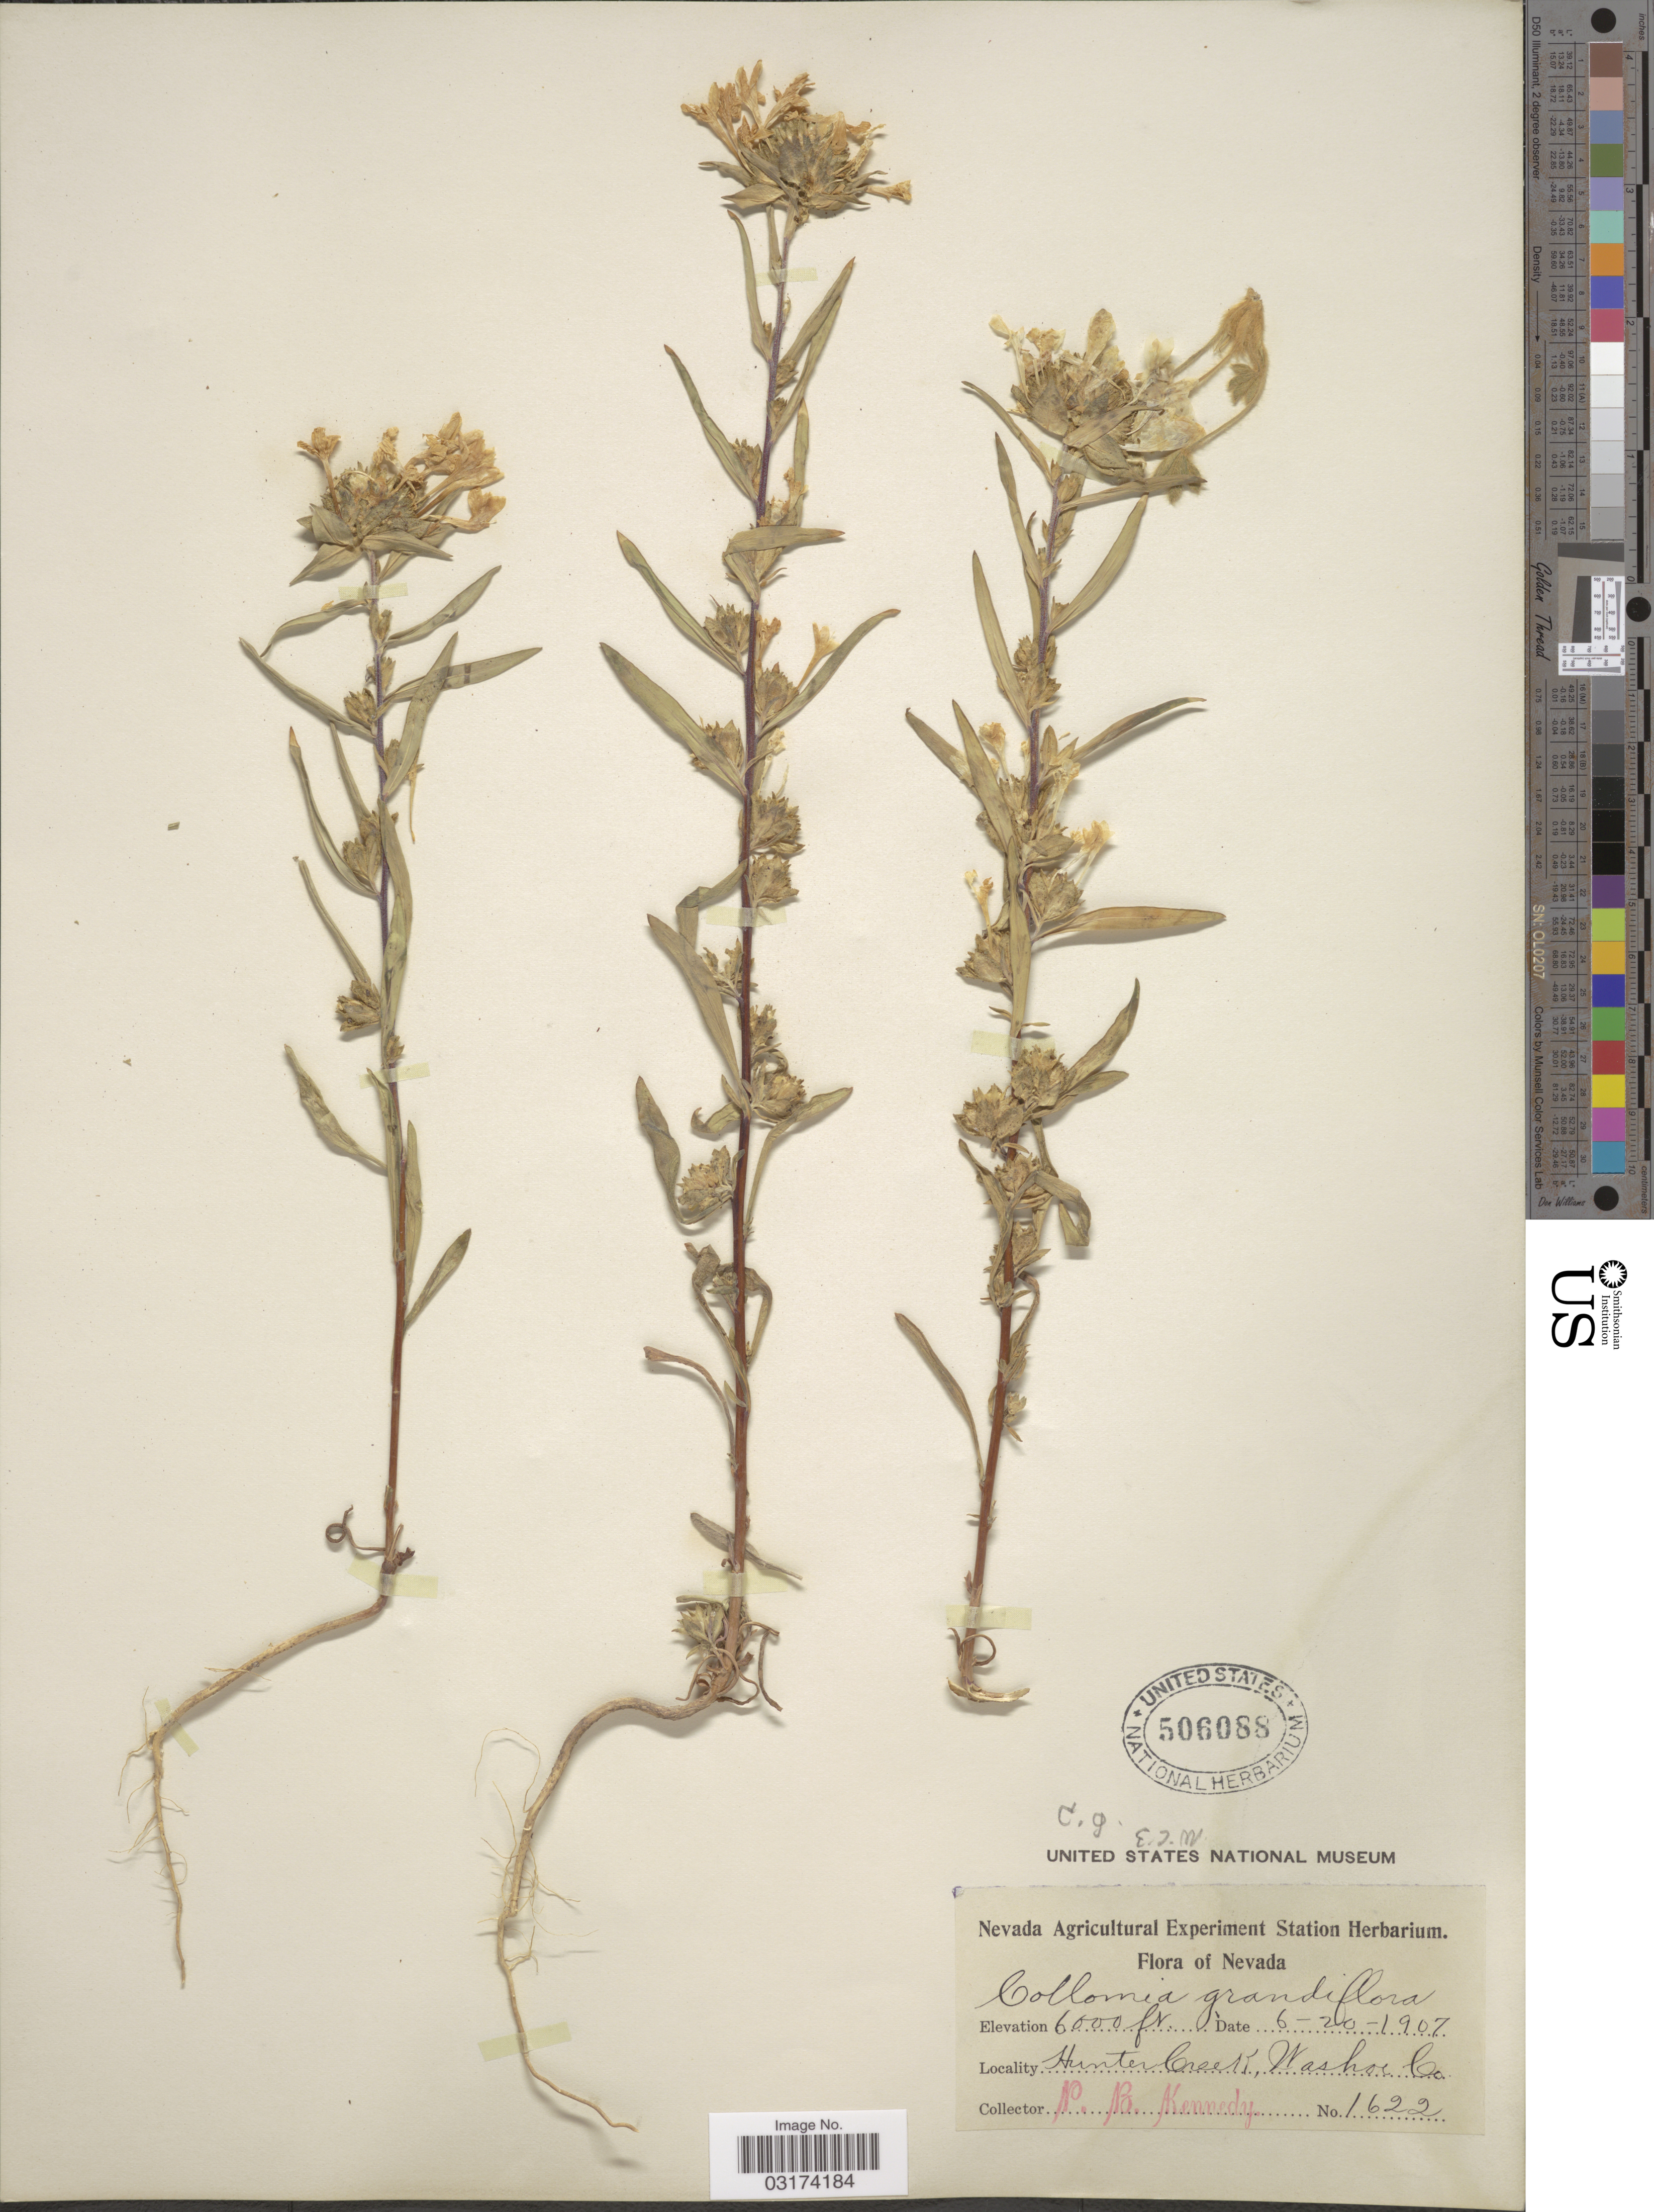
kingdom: Plantae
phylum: Tracheophyta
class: Magnoliopsida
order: Ericales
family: Polemoniaceae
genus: Collomia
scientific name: Collomia grandiflora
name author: Douglas ex Lindl.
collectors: P. B. Kennedy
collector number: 1622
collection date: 1907-06-20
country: United States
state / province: Nevada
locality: Hunter Creek, Washoe Co.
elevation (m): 2012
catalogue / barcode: US 506088